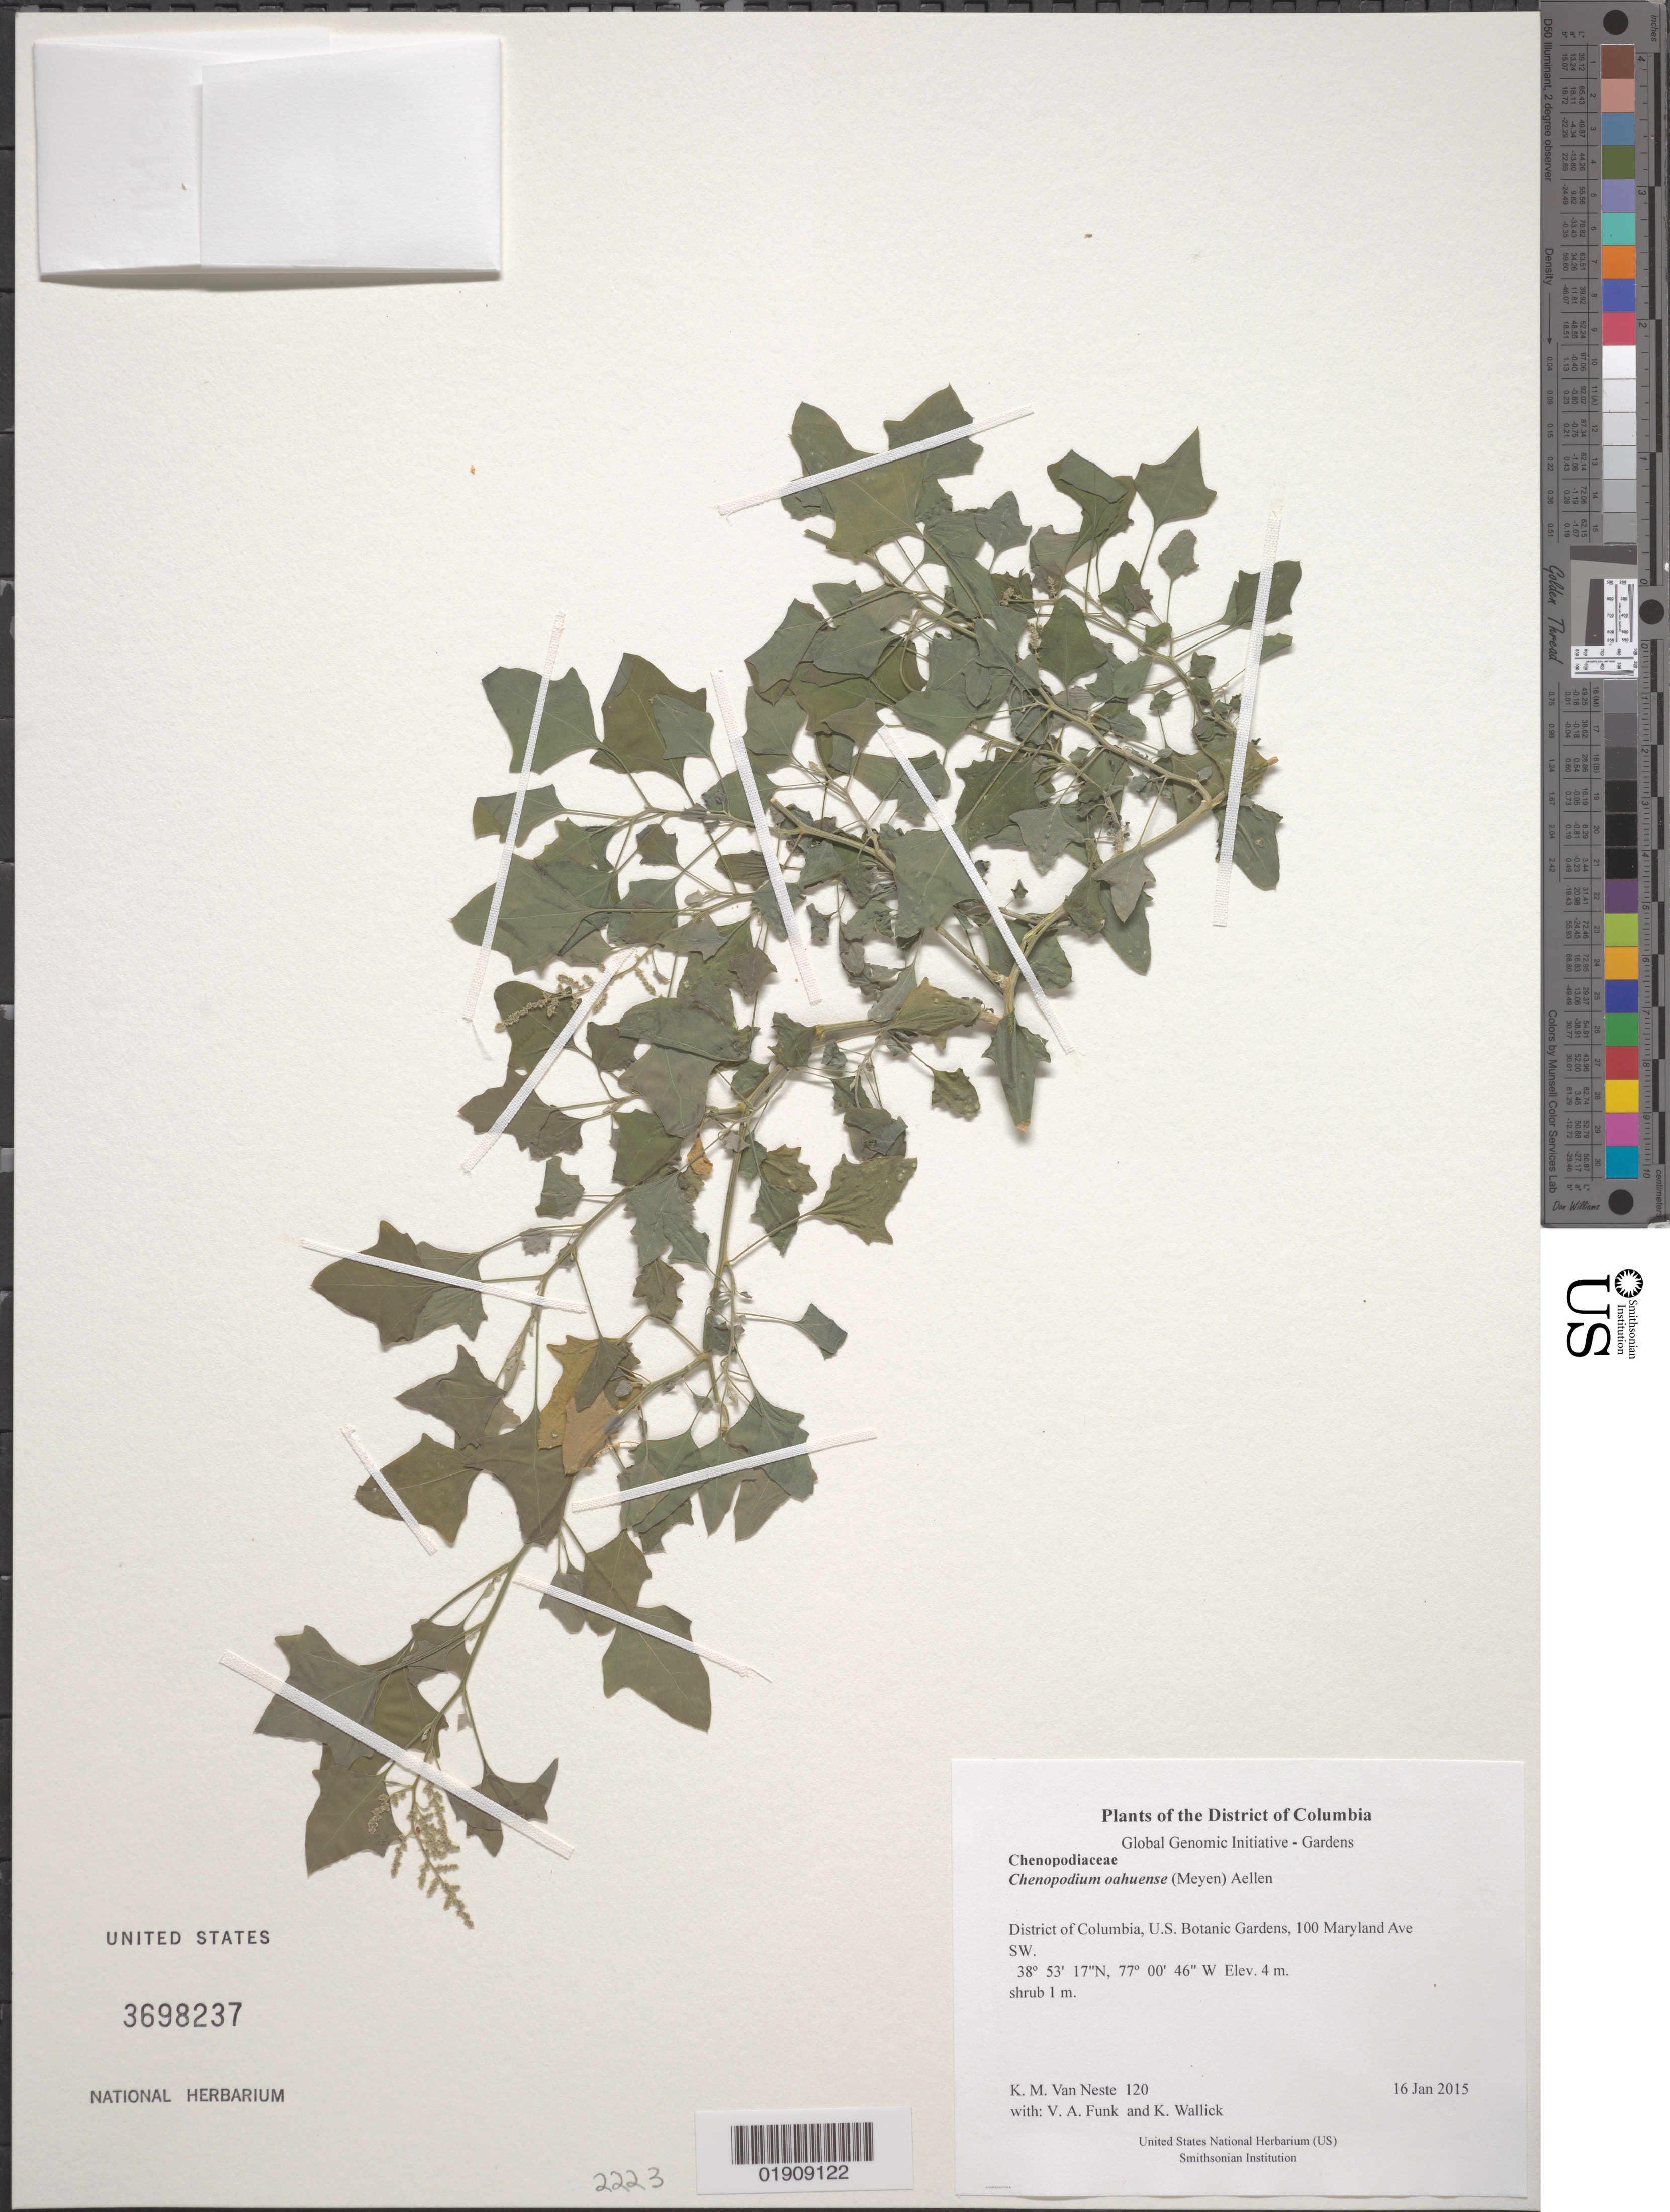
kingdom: Plantae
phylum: Tracheophyta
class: Magnoliopsida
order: Caryophyllales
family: Amaranthaceae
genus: Chenopodium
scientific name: Chenopodium oahuense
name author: (Meyen) Aellen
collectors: K. M. Van Neste, V. Funk & K. Wallick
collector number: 120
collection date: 2015-01-16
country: United States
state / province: District of Columbia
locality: U.S. Botanic Gardens, 100 Maryland Ave SW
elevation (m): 4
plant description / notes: Notes from Kyle Wallick (USBG): Chenopodium oahuense 03-0556 (Waiola)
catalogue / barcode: US 3698237